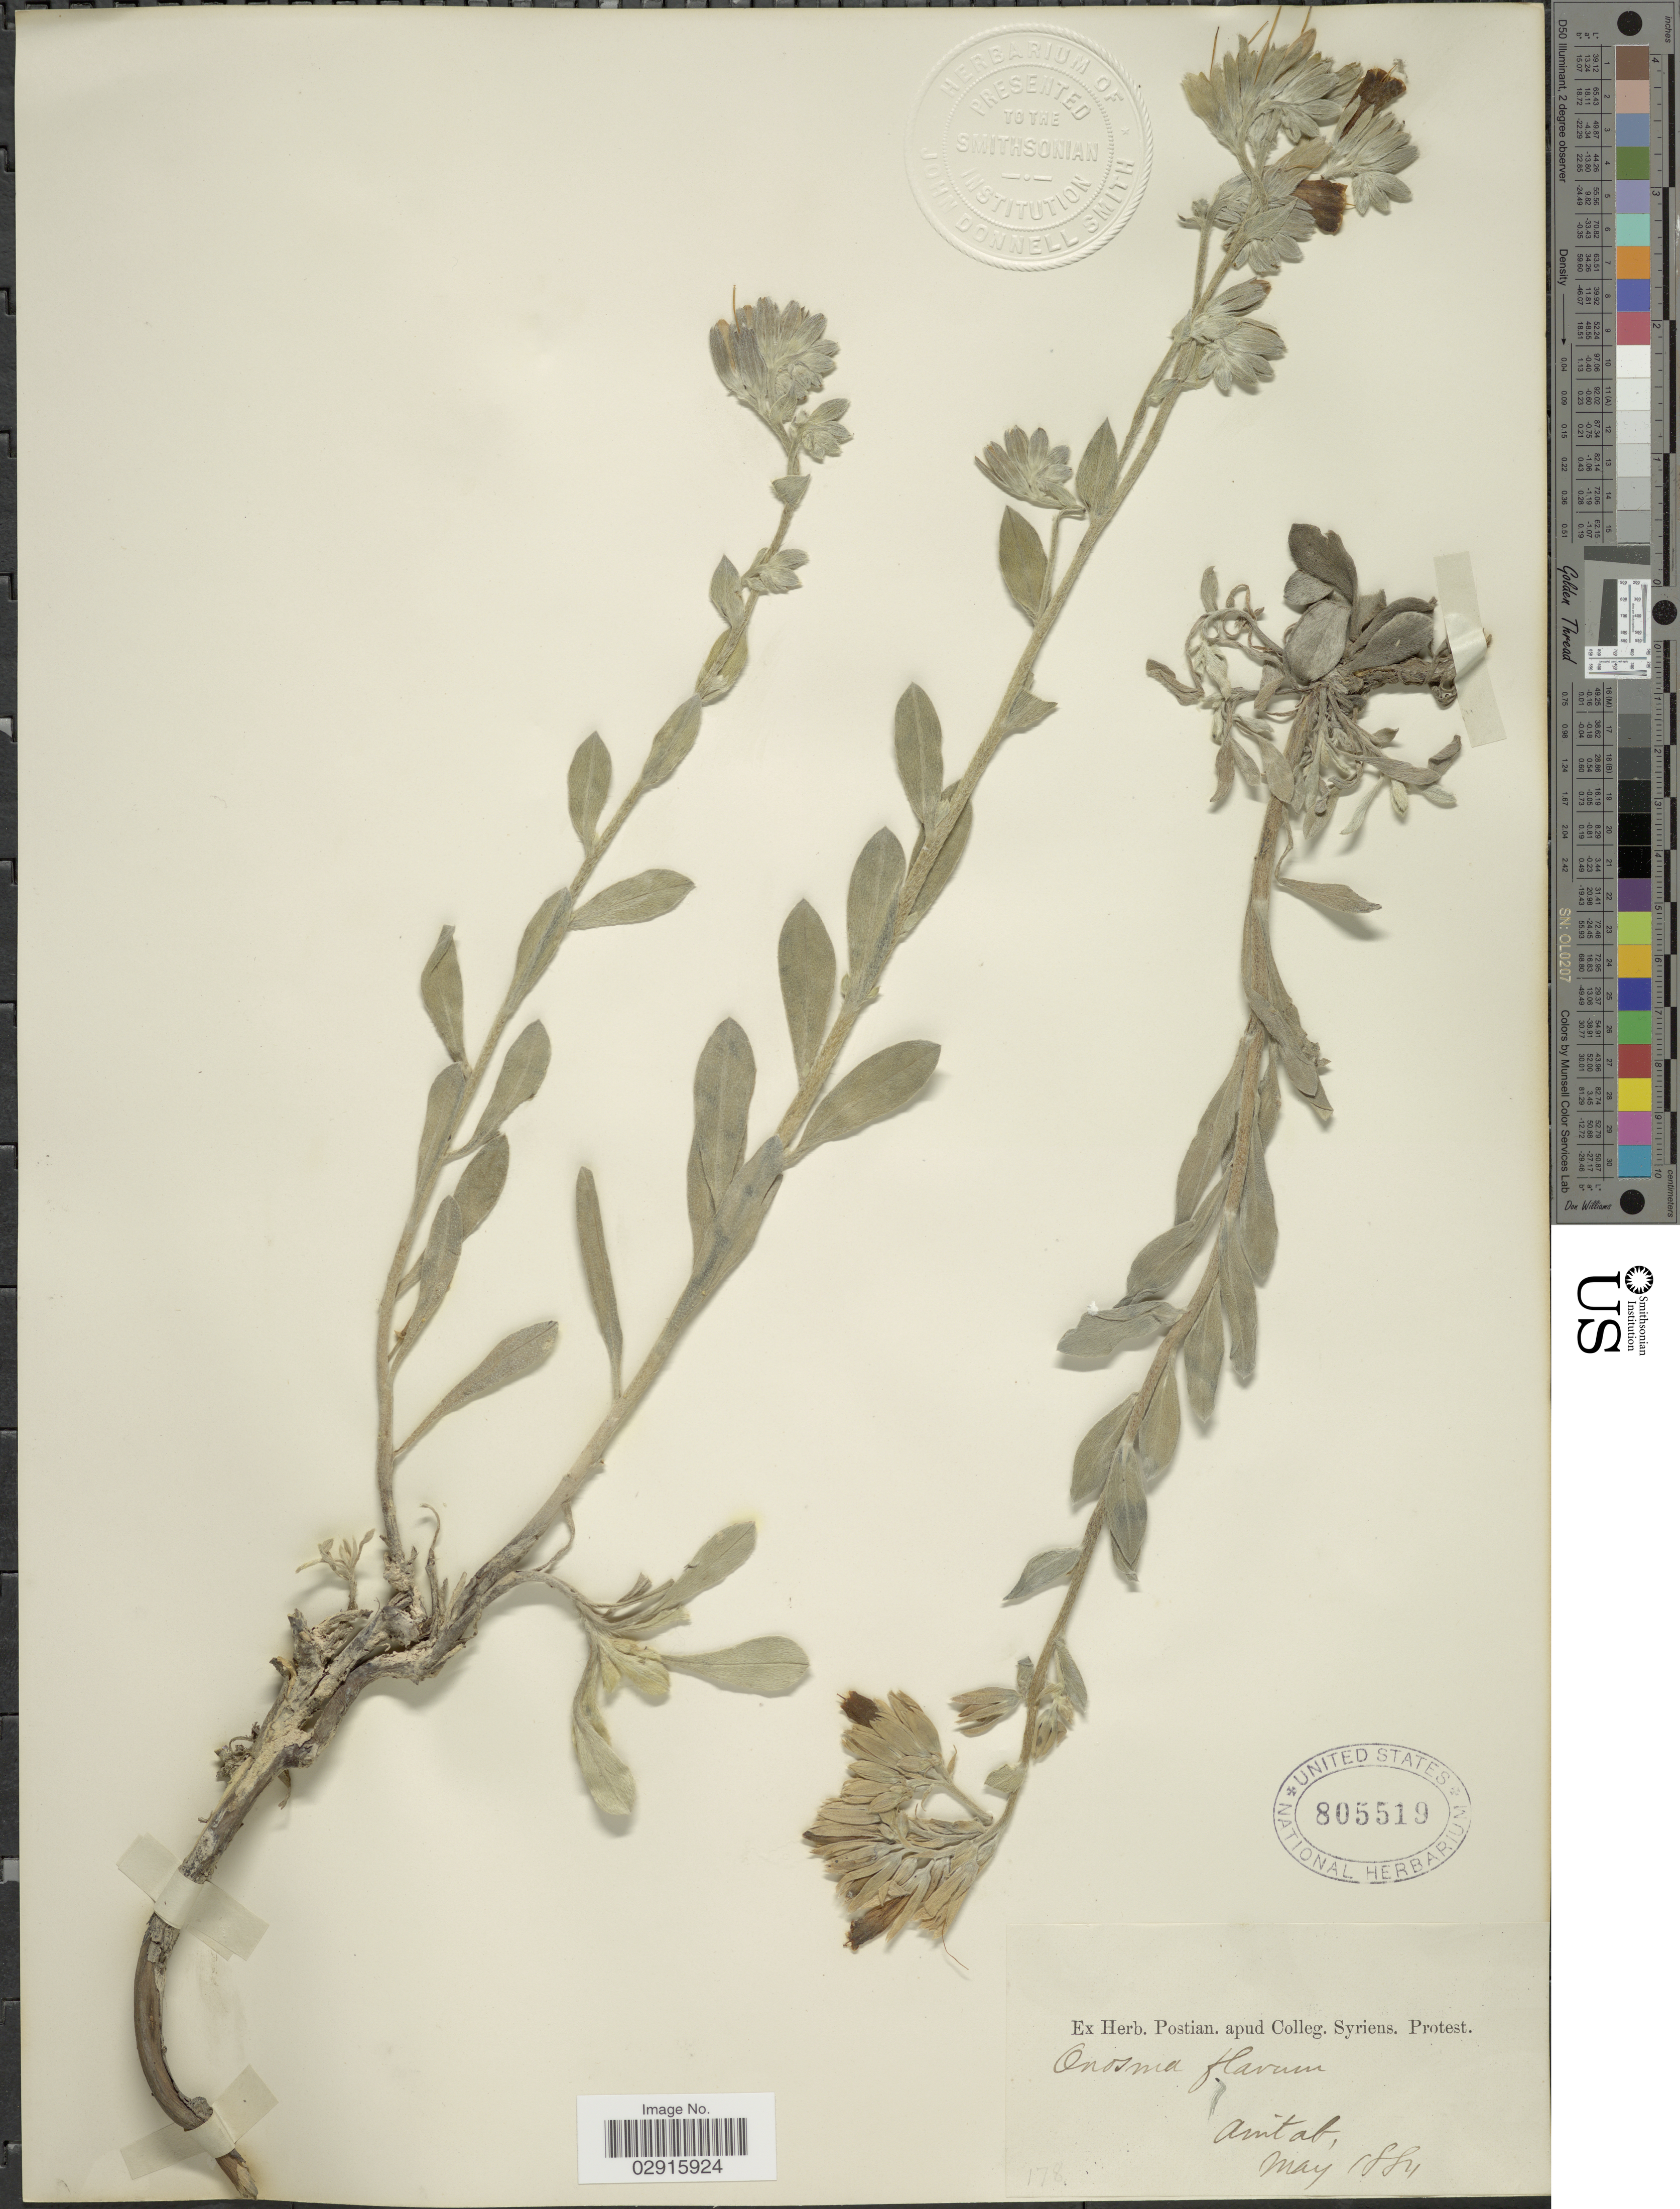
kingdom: Plantae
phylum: Tracheophyta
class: Magnoliopsida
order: Boraginales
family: Boraginaceae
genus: Onosma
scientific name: Onosma flava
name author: Vatke ex Boiss.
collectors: ex herb. Postian. apud Colleg. Syriens. Protest. USE "Fannie P. A. Shepard" (10308853) AS PRIMARY COLLECTOR INSTEAD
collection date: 1884-05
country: Turkey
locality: Aintab.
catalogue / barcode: US 805519